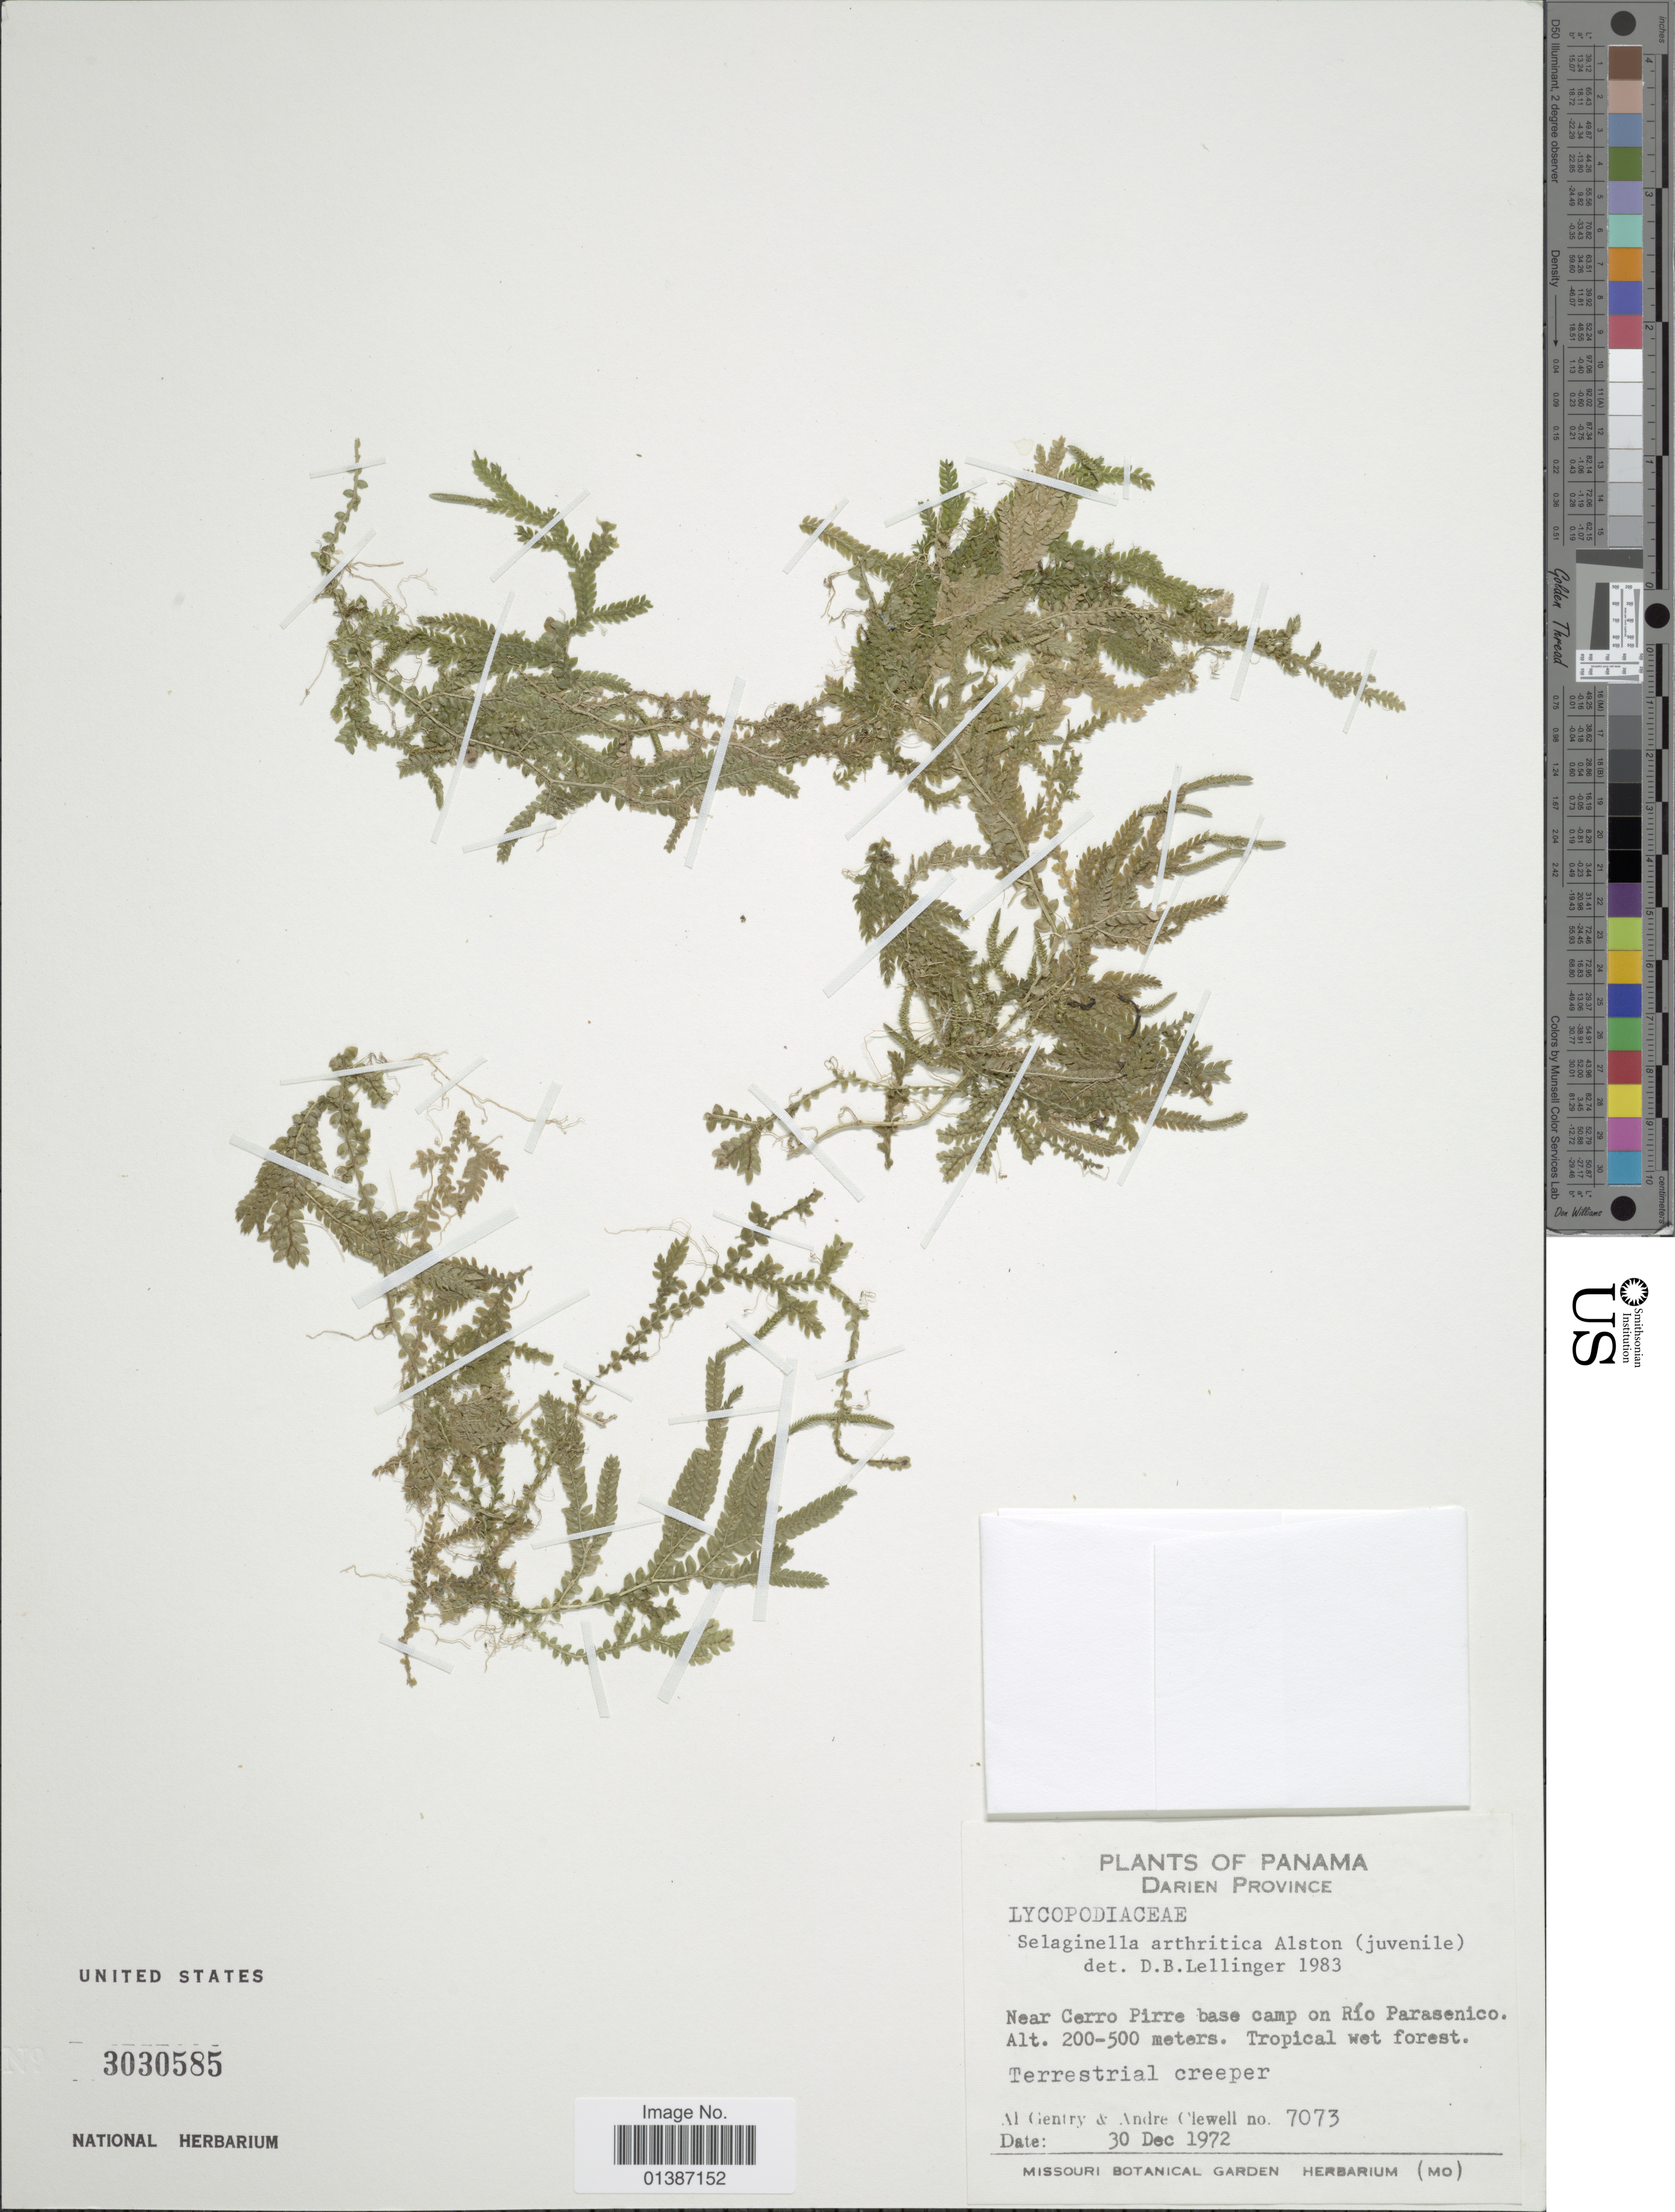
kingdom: Plantae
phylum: Tracheophyta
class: Lycopodiopsida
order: Selaginellales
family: Selaginellaceae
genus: Selaginella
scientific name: Selaginella arthritica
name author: Alston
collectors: A. H. Gentry & A. Clewell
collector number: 7073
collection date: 1972-12-30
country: Panama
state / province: Darién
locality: Darien Province. Near Cerro Pirre base camp on Río Parasenico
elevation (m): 200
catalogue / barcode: US 3030585